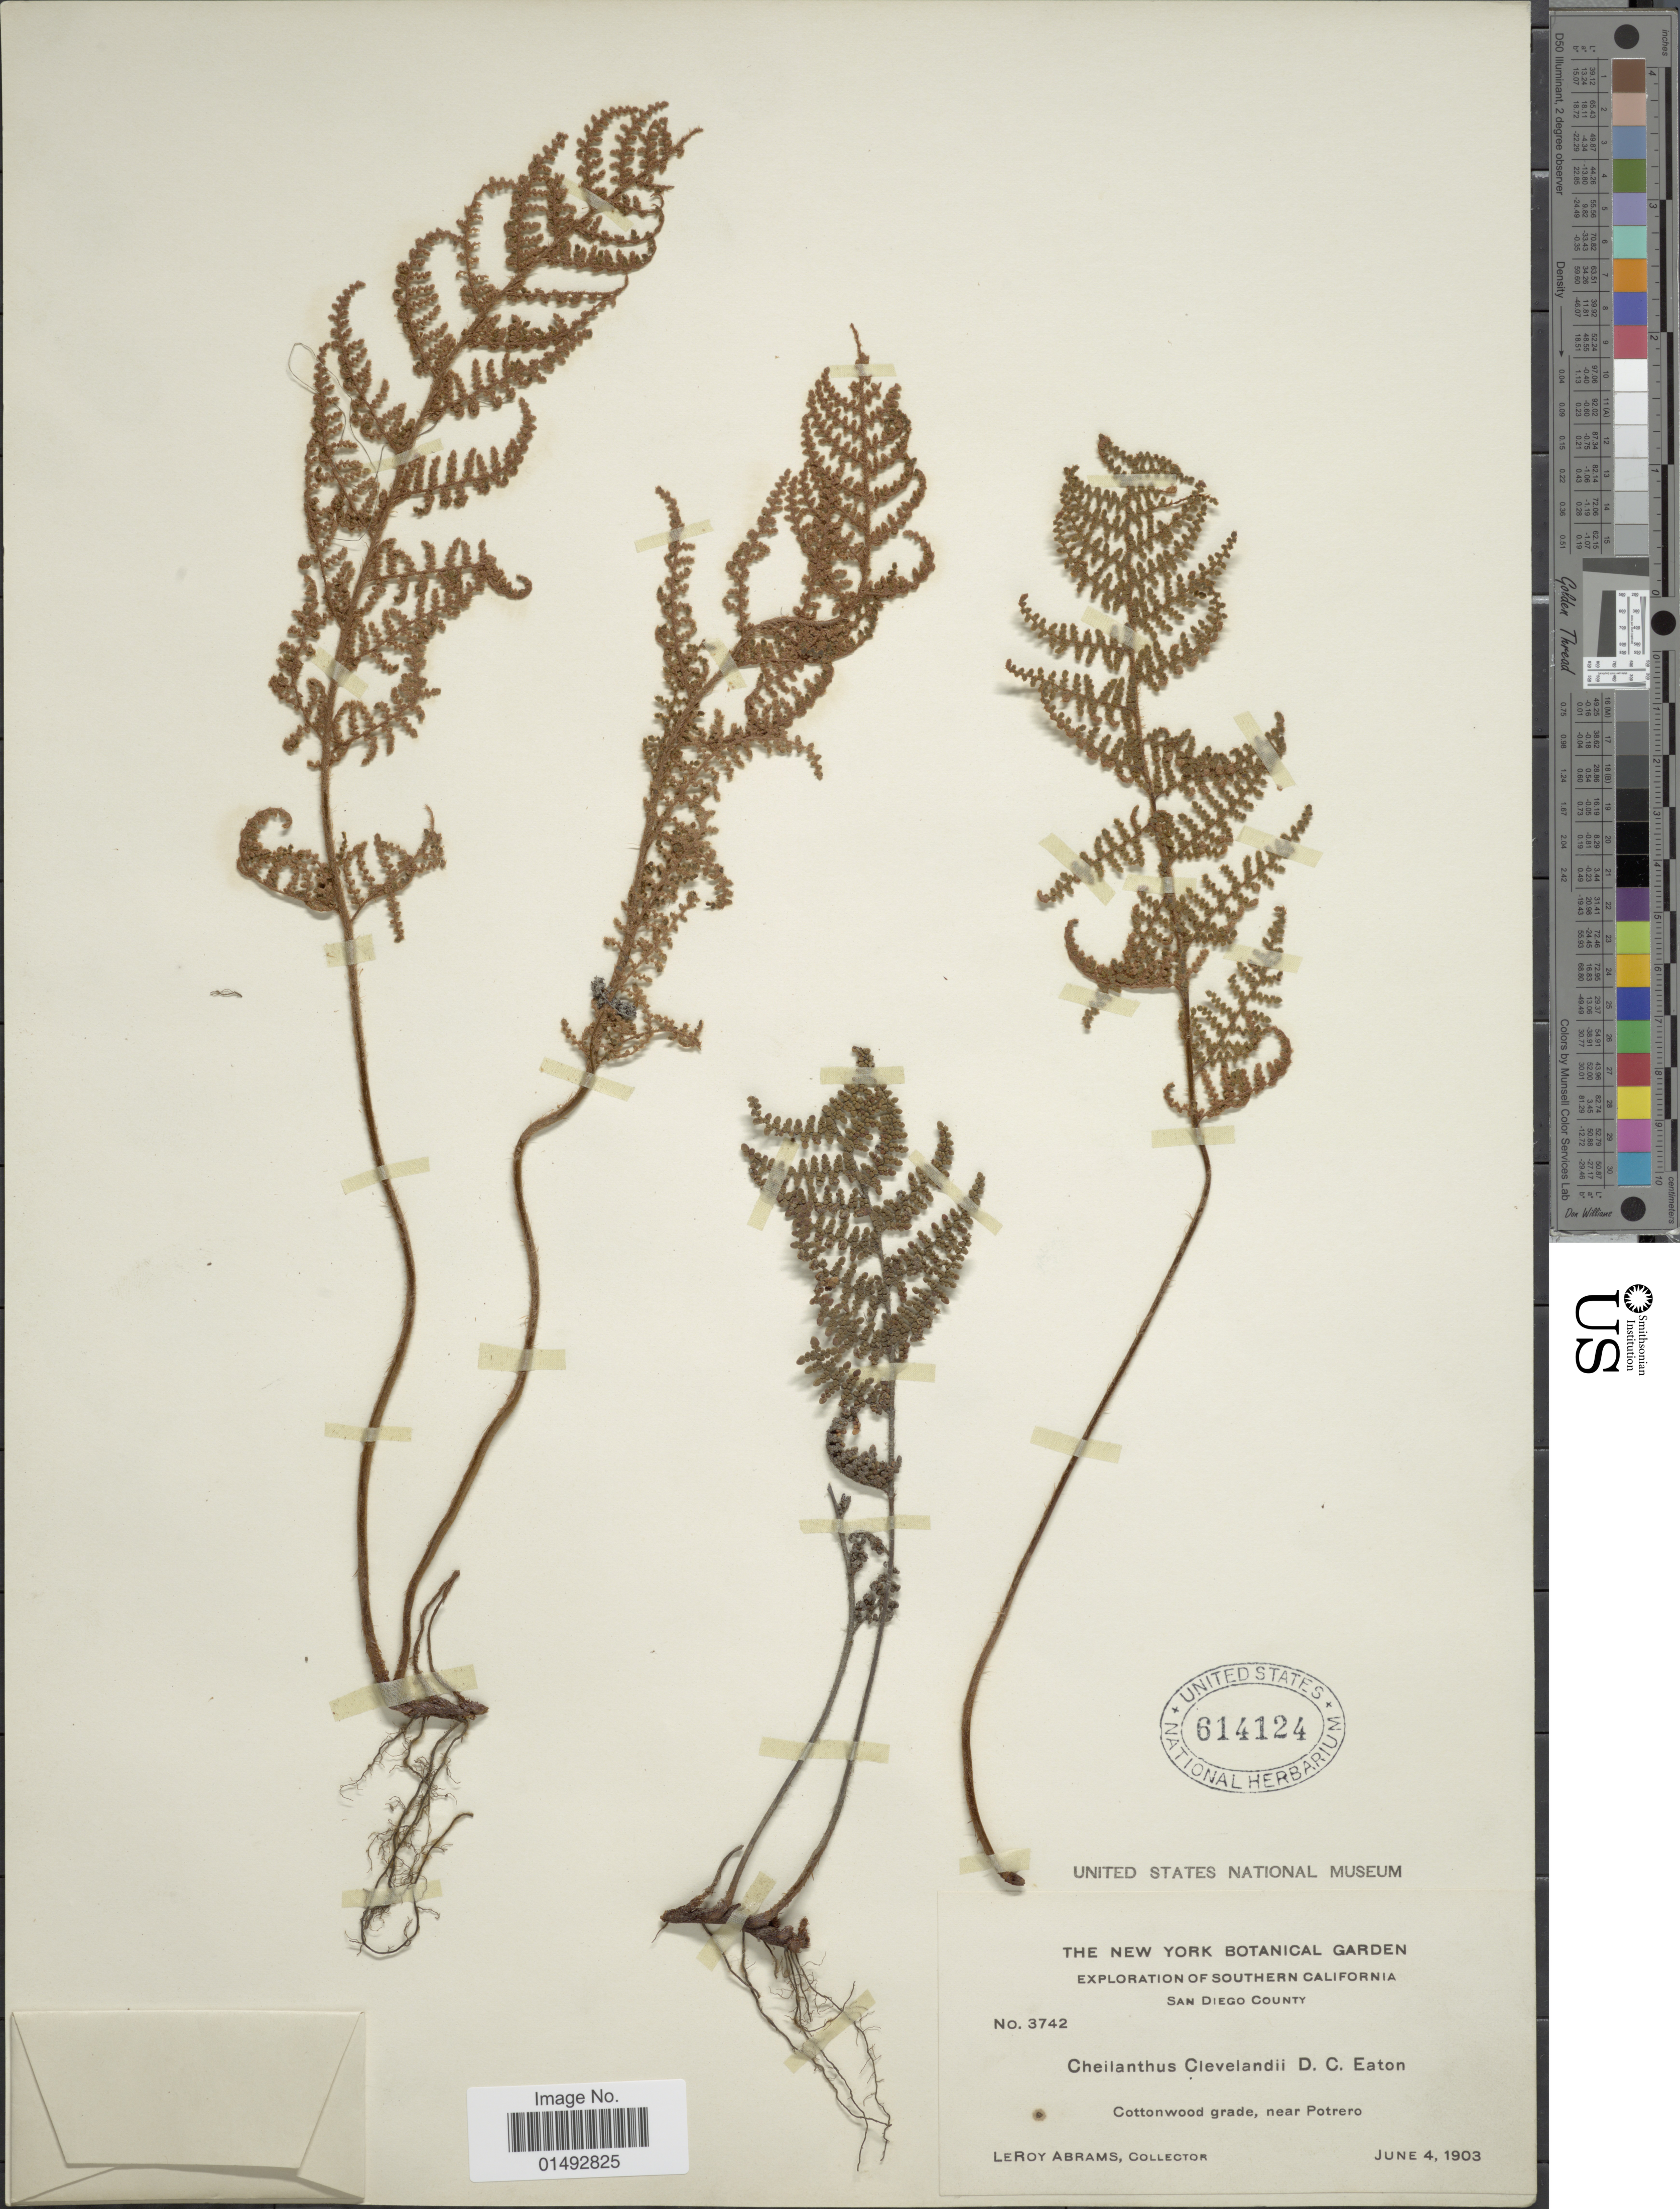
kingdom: Plantae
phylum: Tracheophyta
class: Polypodiopsida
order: Polypodiales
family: Pteridaceae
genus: Myriopteris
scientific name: Myriopteris clevelandii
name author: (D.C. Eaton) Grusz & Windham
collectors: L. Abrams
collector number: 3742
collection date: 1903-06-04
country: United States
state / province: California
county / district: San Diego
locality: San Diego County, Cottonwood grade, near Potrero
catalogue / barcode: US 614124